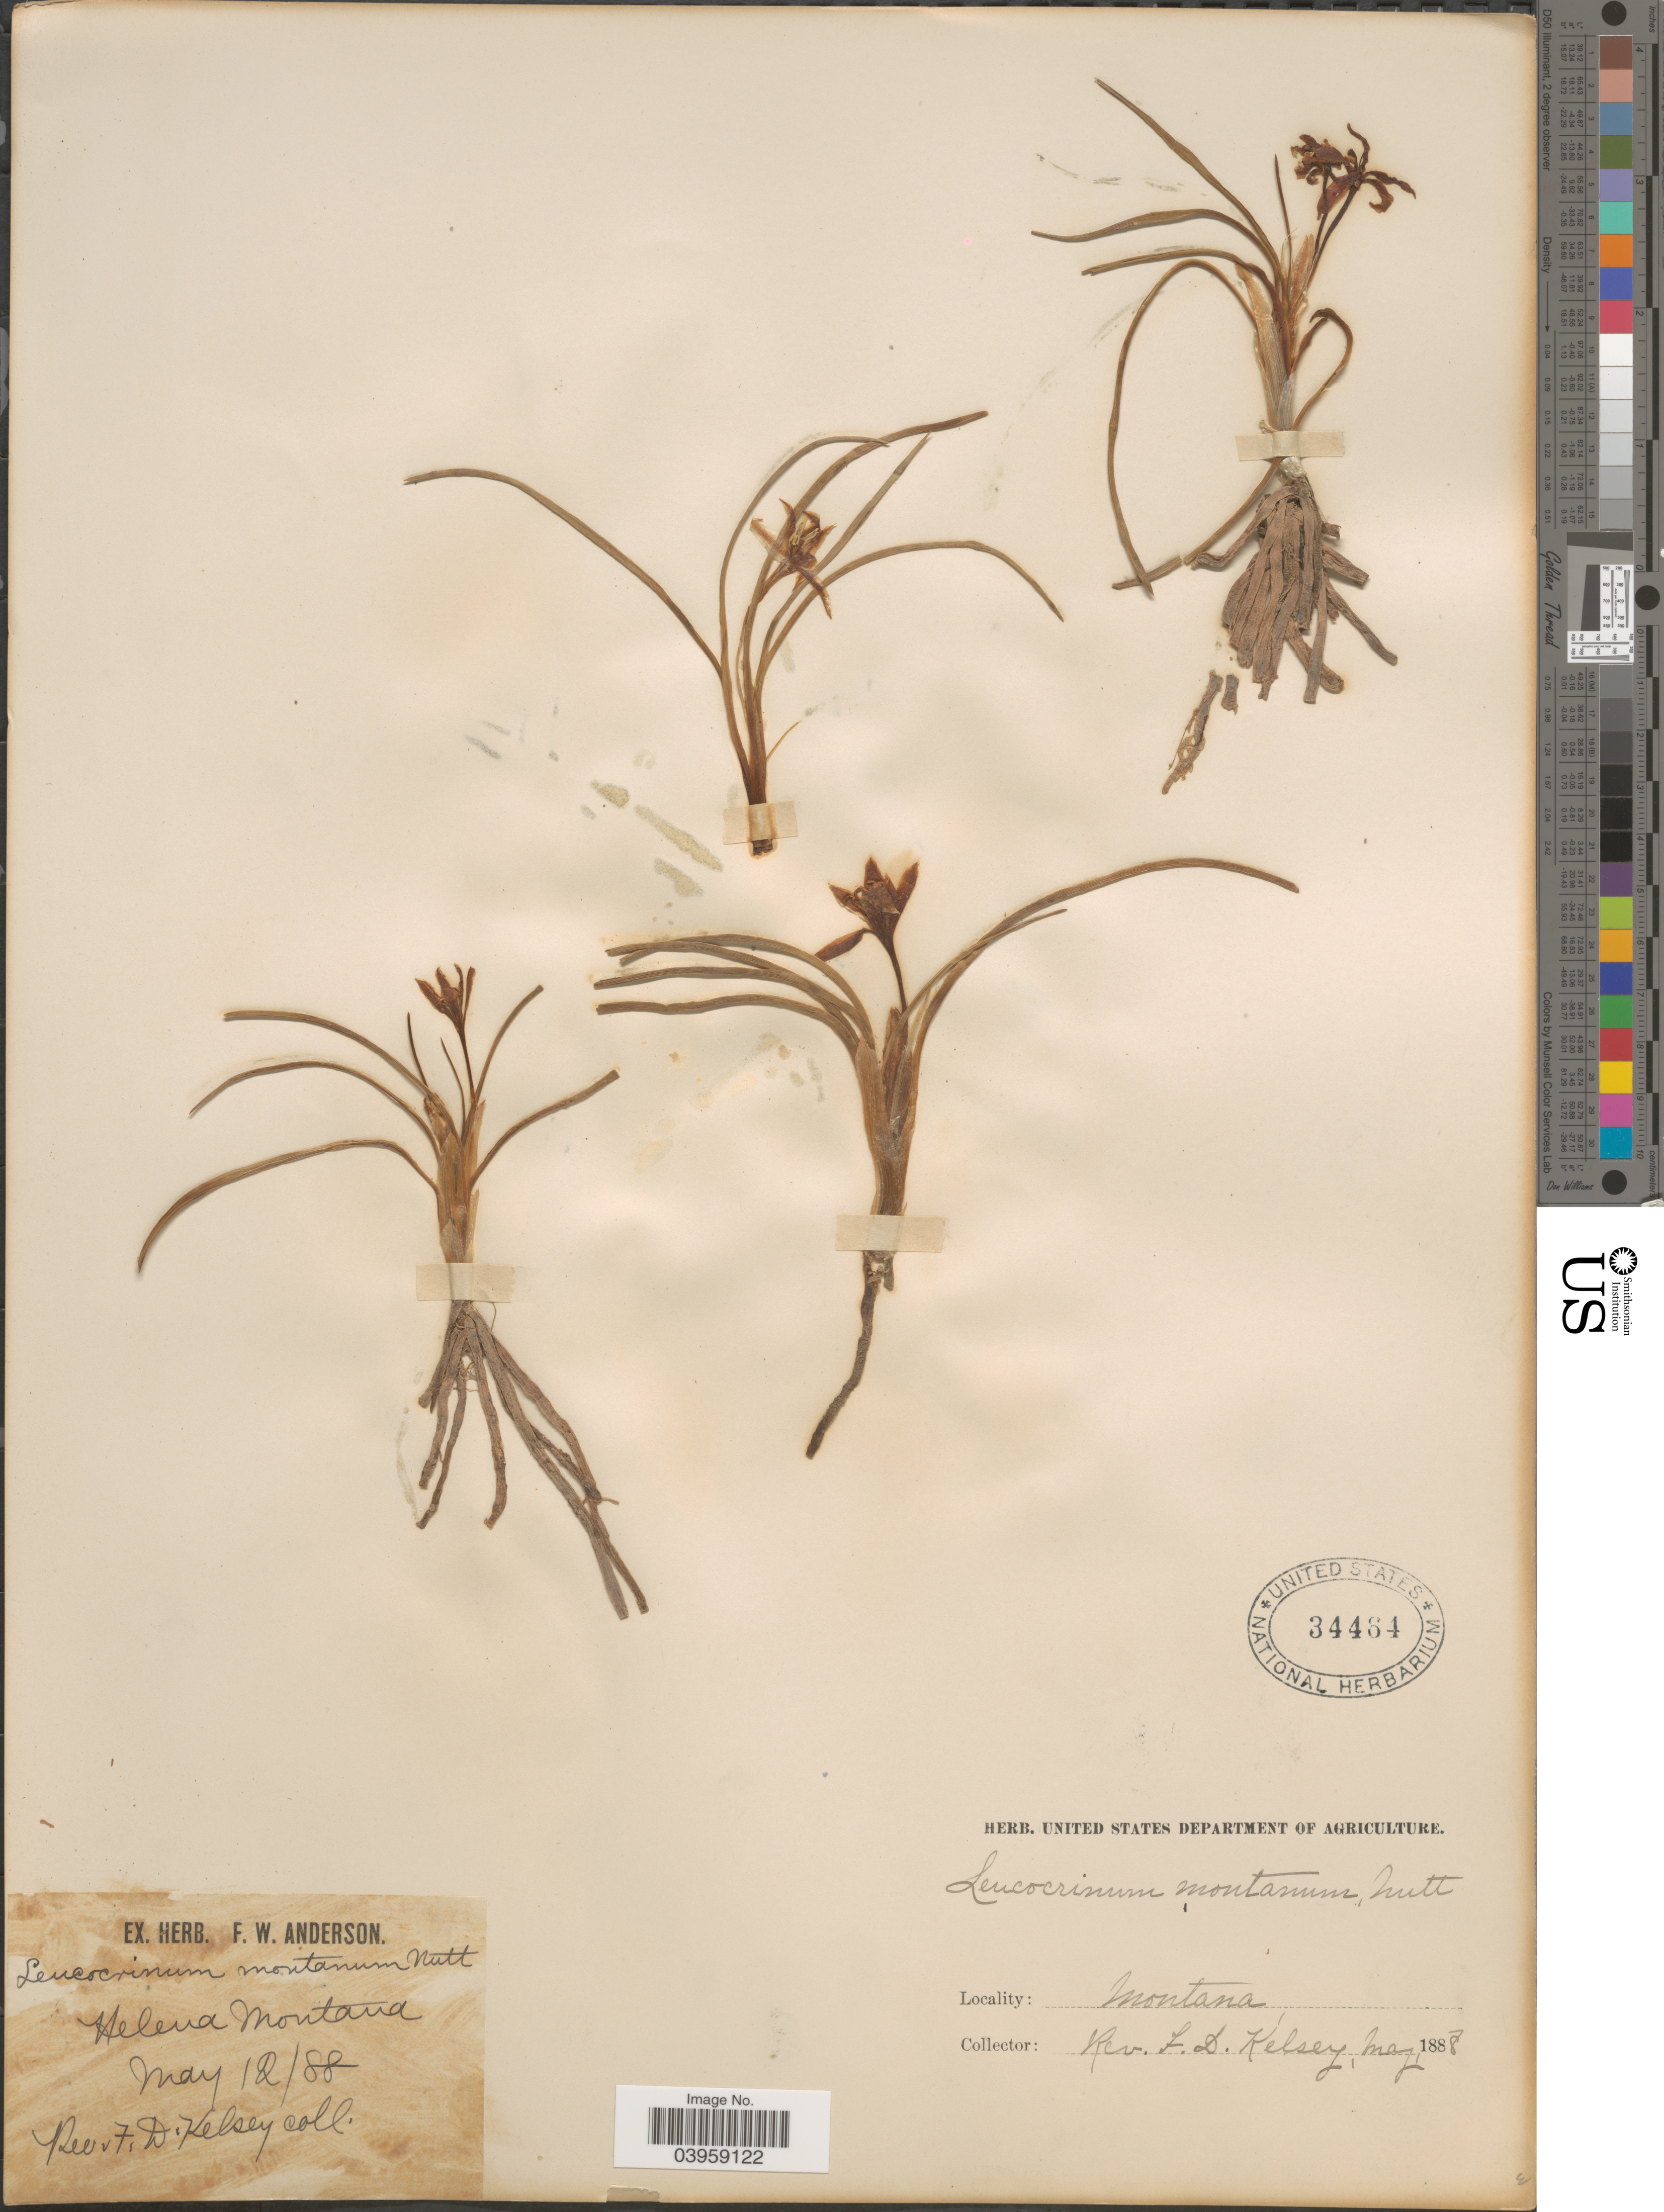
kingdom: Plantae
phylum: Tracheophyta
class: Liliopsida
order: Asparagales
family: Asparagaceae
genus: Leucocrinum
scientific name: Leucocrinum montanum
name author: Nutt.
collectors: F. Kelsey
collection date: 1888-05-12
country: United States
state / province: Montana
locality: Helena.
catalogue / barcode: US 34464